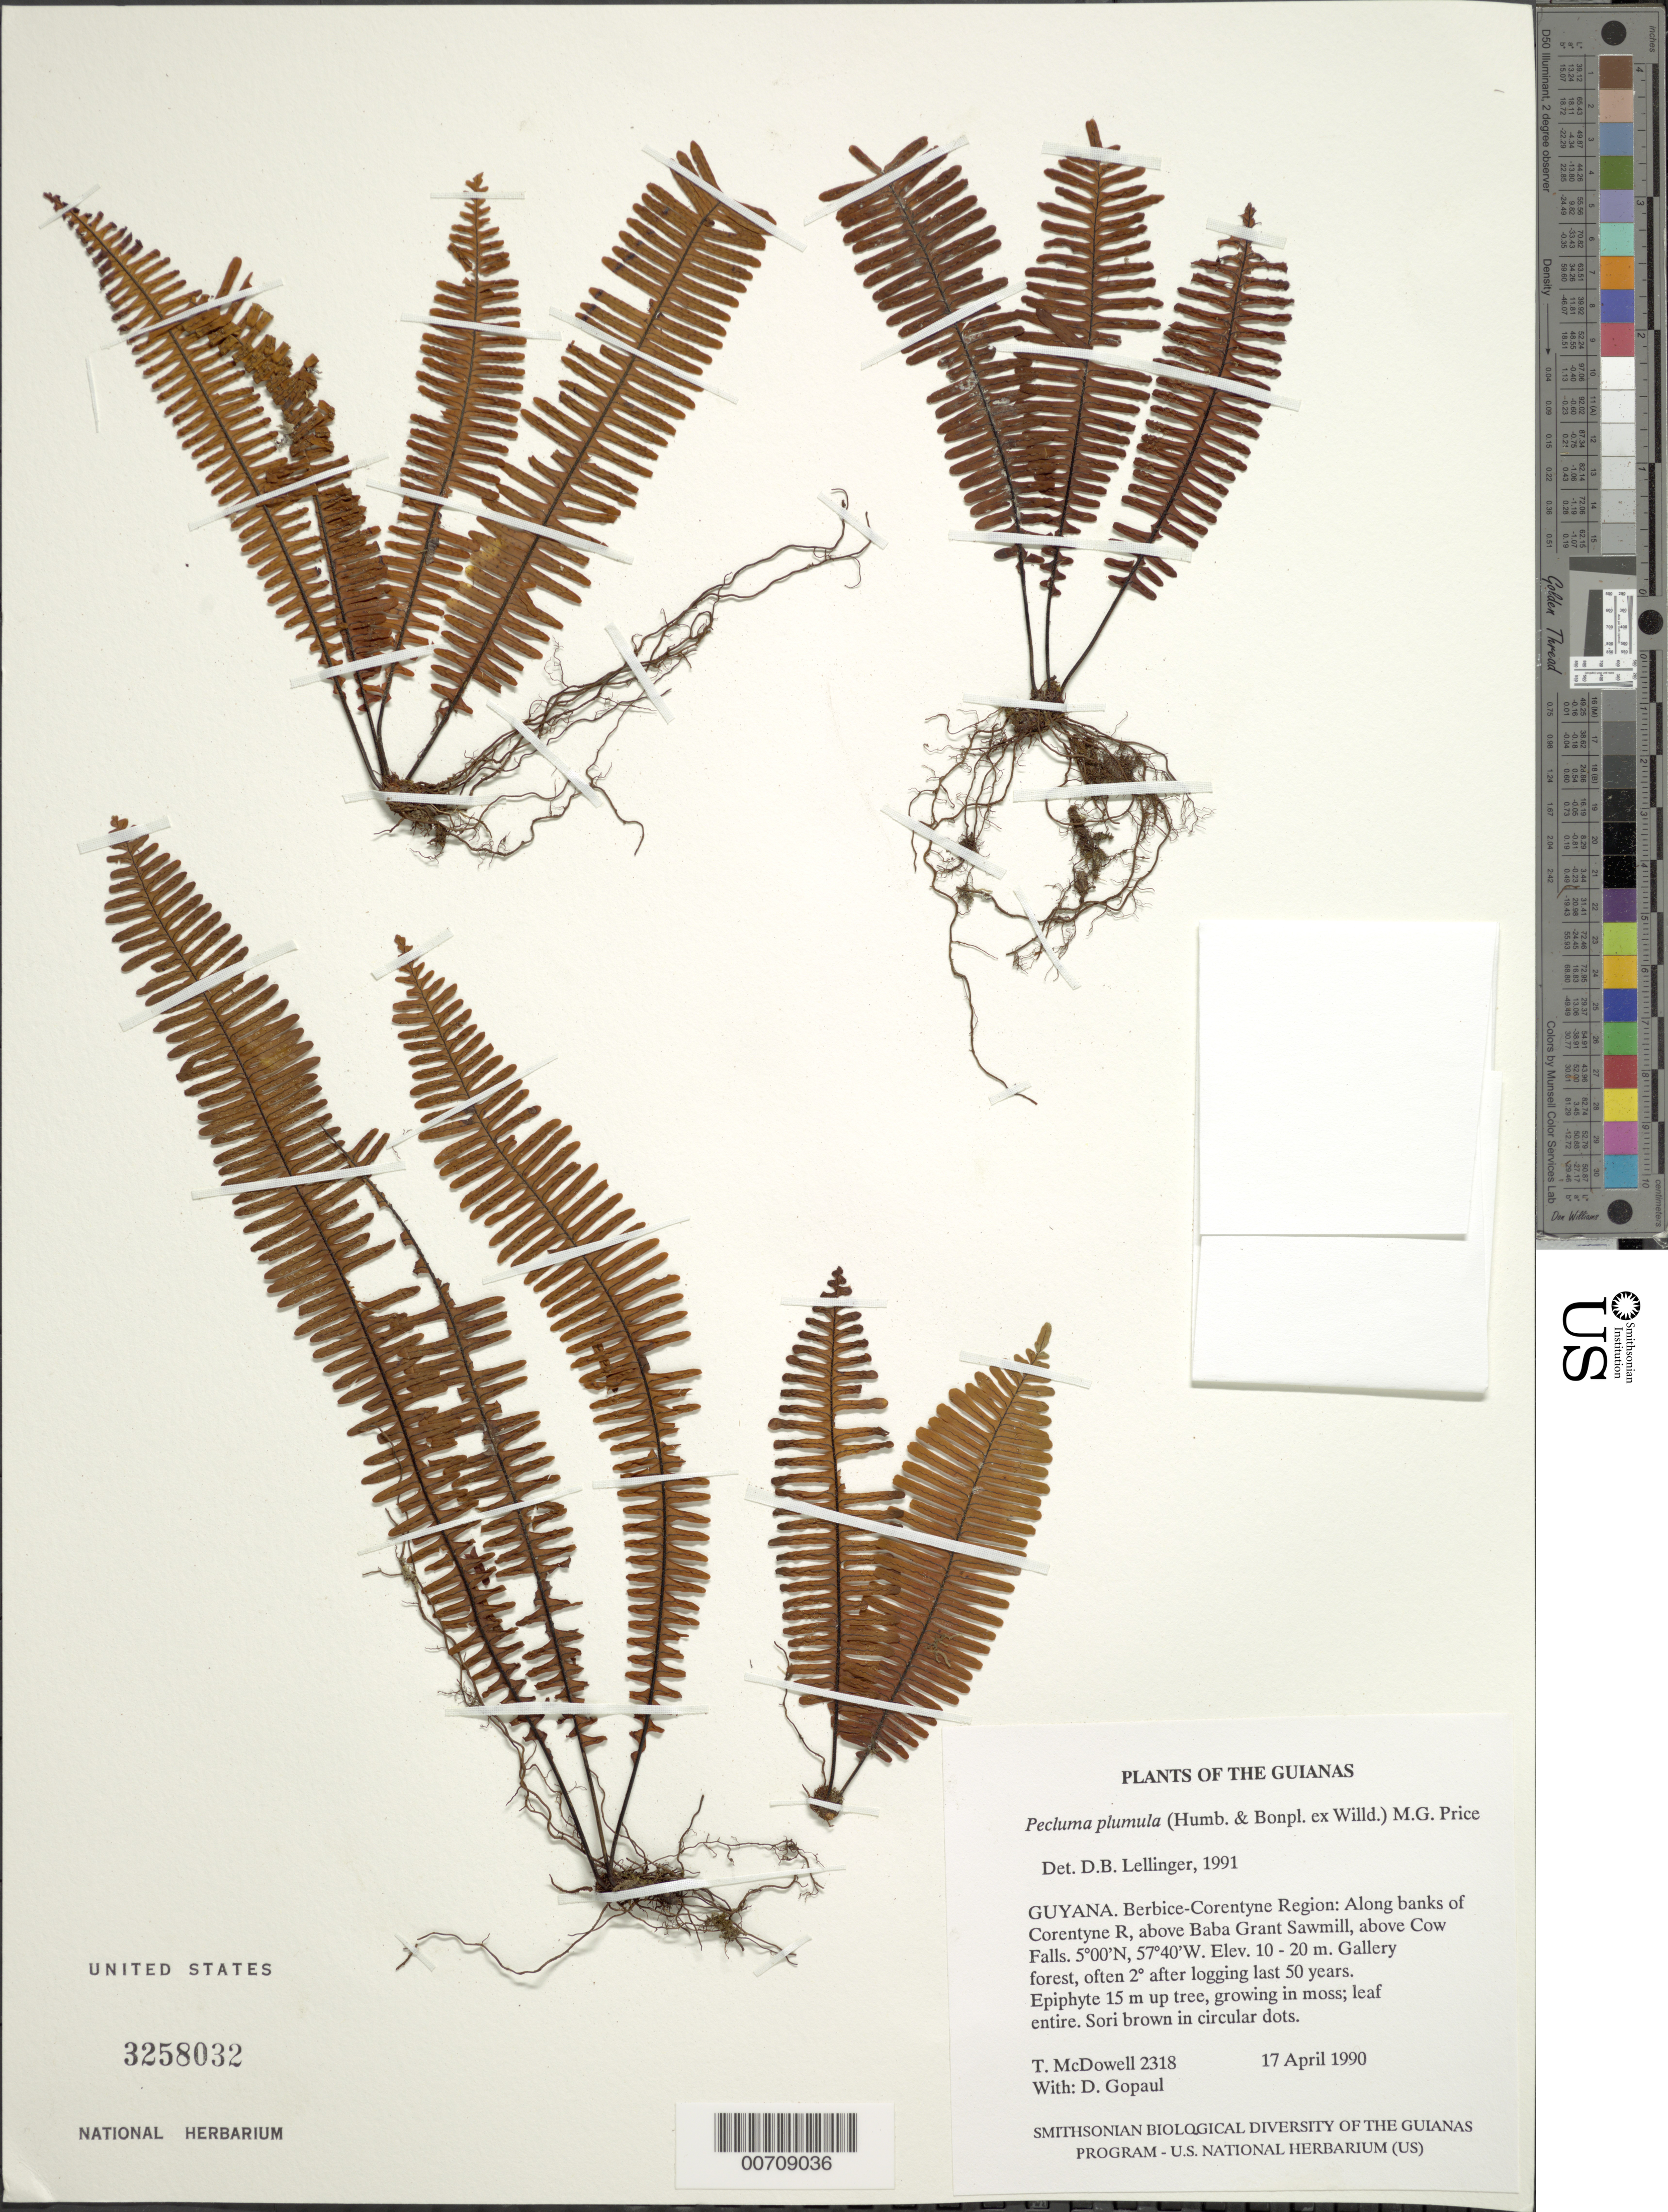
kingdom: Plantae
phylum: Tracheophyta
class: Polypodiopsida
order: Polypodiales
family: Polypodiaceae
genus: Pecluma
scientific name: Pecluma plumula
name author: (Humb. & Bonpl. ex Willd.) M.G. Price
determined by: Lellinger, David B., (BOT), Smithsonian Institution - National Museum of Natural History (UNITED STATES)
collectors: T. McDowell & D. Gopaul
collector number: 2318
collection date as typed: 17 April 1990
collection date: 1990-04-17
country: Guyana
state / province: E. Berbice-Corentyne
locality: Along banks of Corentyne River, above Baba Grant Sawmill, above Cow Falls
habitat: Gallery forest, often secondary after logging last 50 years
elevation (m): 10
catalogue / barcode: US 3258032